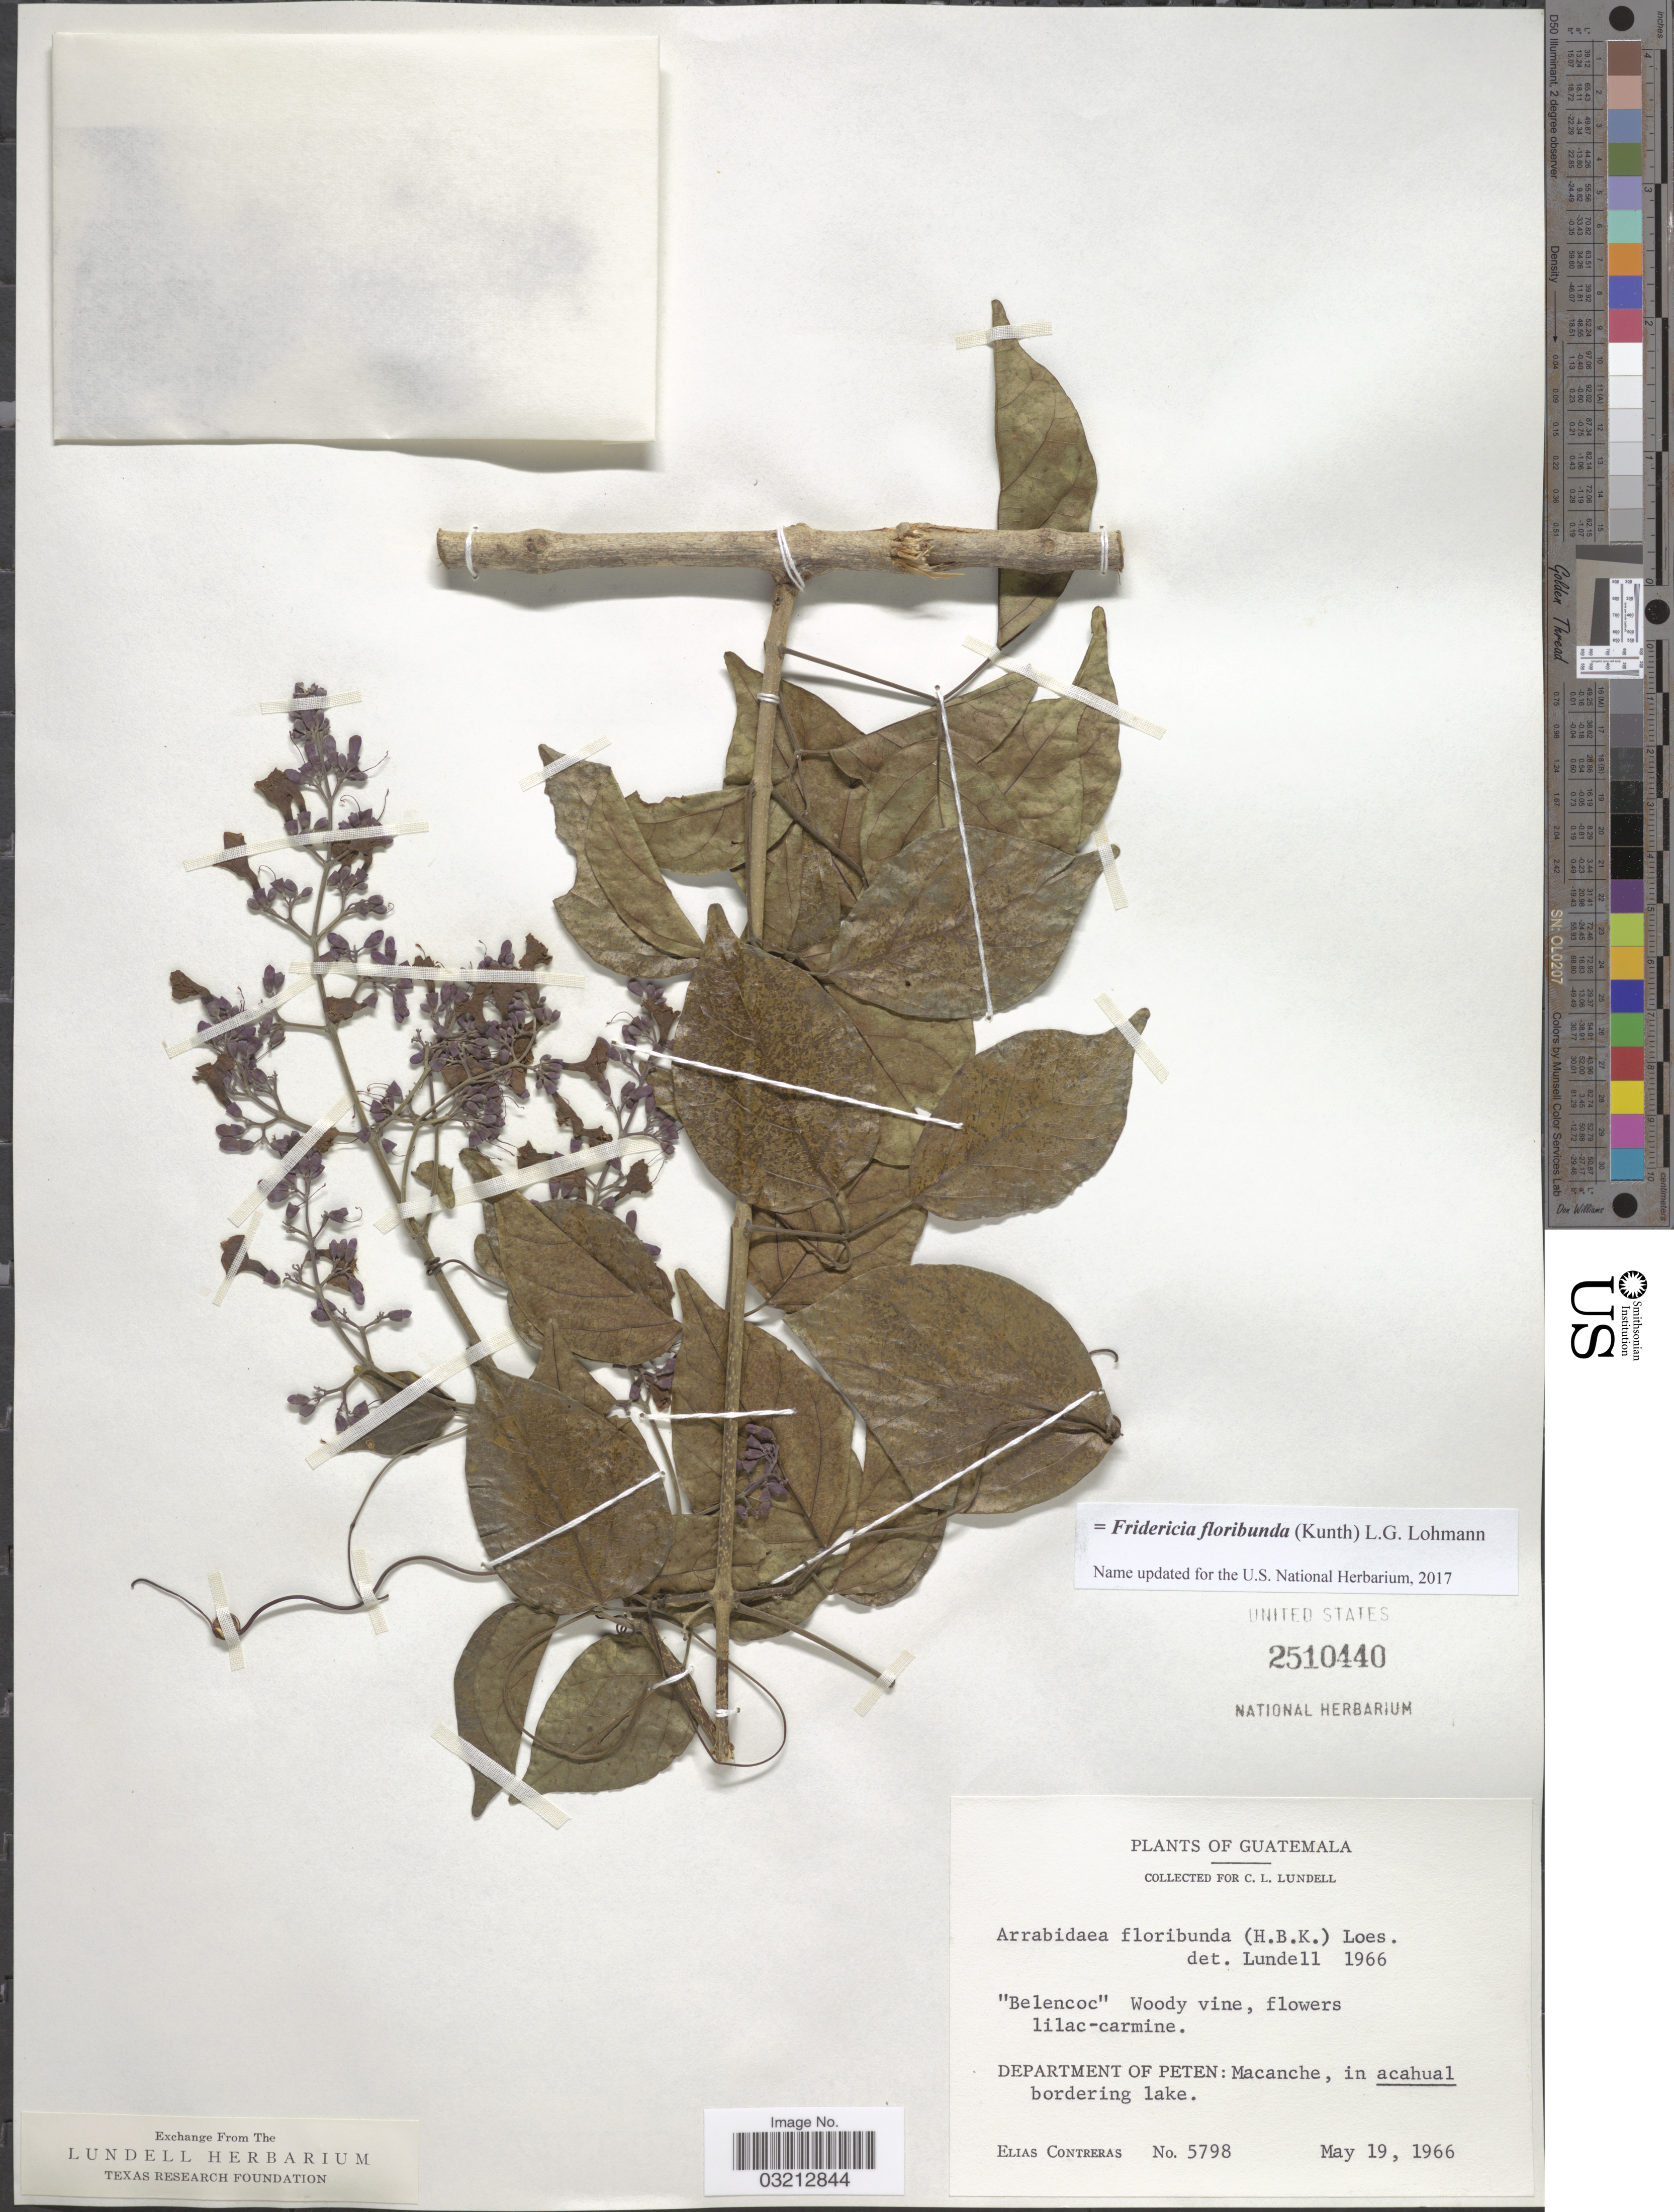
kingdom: Plantae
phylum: Tracheophyta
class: Magnoliopsida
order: Lamiales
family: Bignoniaceae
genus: Fridericia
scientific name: Fridericia floribunda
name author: (Kunth) L.G. Lohmann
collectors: E. Contreras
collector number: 5798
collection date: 1966-05-19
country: Guatemala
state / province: El Petén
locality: Department of Peten: Macanche, in acahual bordering lake.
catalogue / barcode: US 2510440